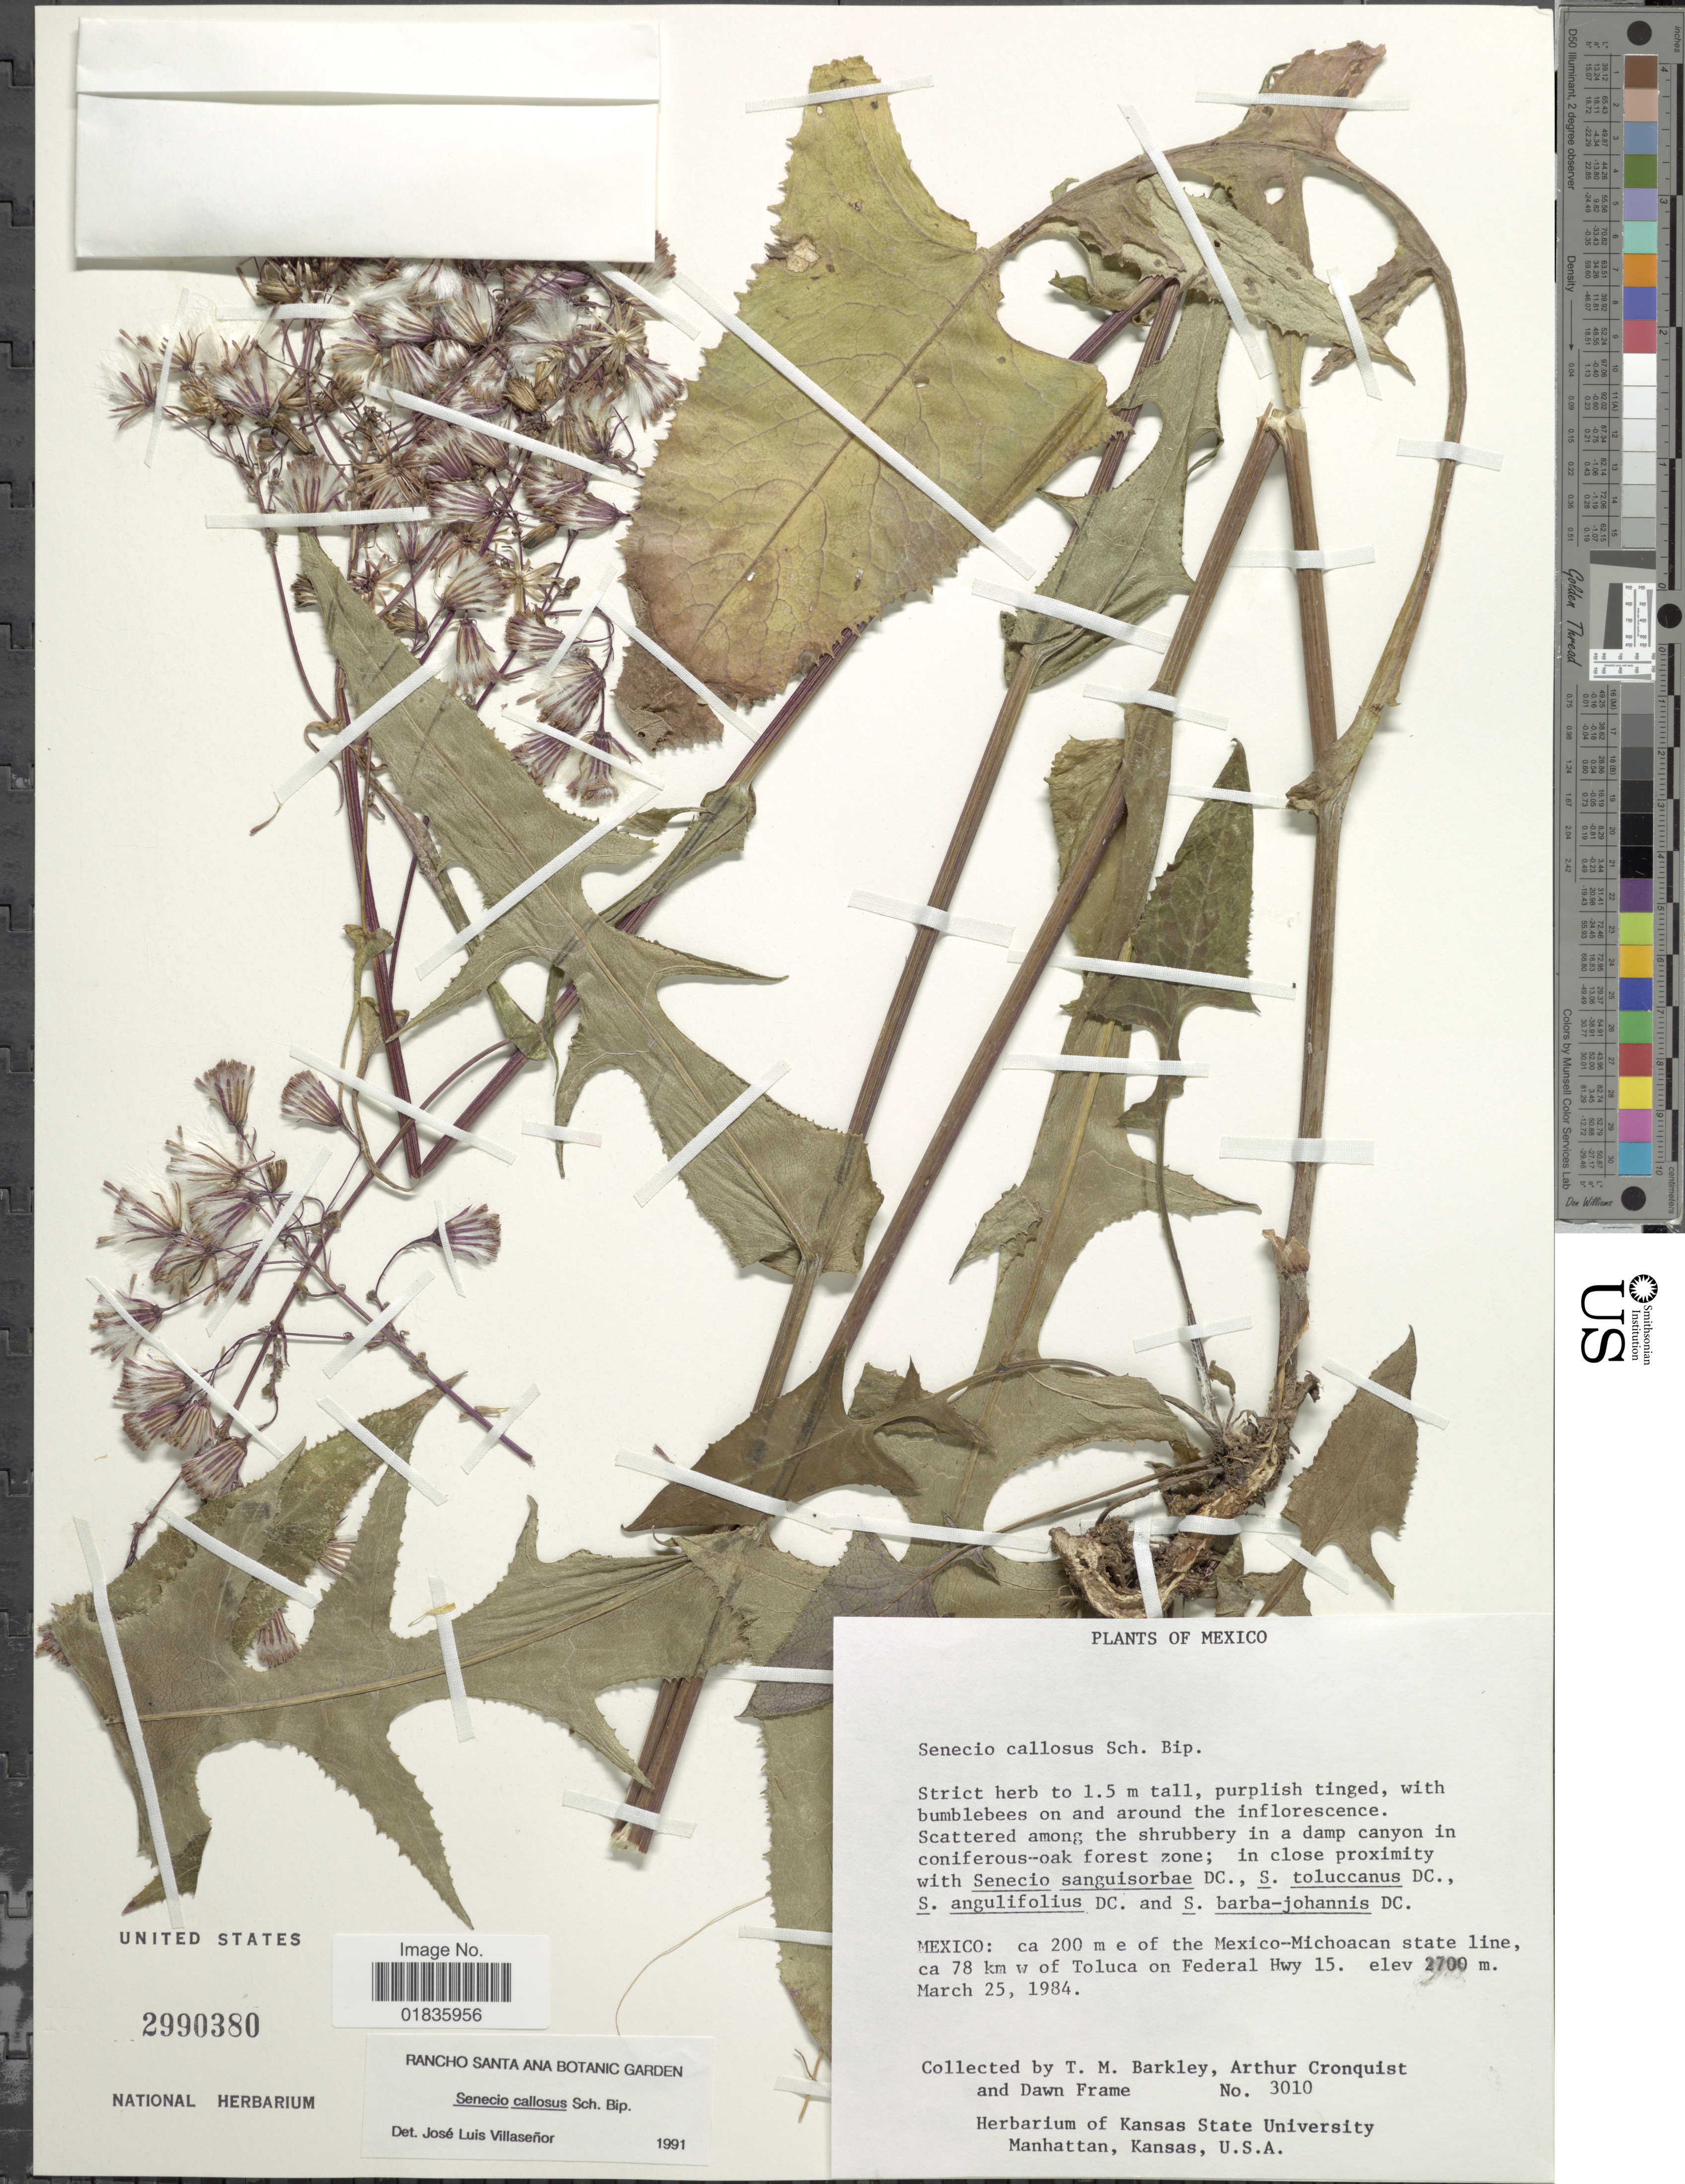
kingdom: Plantae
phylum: Tracheophyta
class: Magnoliopsida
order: Asterales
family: Asteraceae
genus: Senecio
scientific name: Senecio callosus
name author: Sch. Bip.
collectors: T. M. Barkley, A. J. Cronquist & D. Frame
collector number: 3010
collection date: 1984-03-25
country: Mexico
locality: Ca 200 m e of the Mexico-Michoacan state line ca 78 km w of Toluca on Federal Hwy 15.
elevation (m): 2700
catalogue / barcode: US 2990380